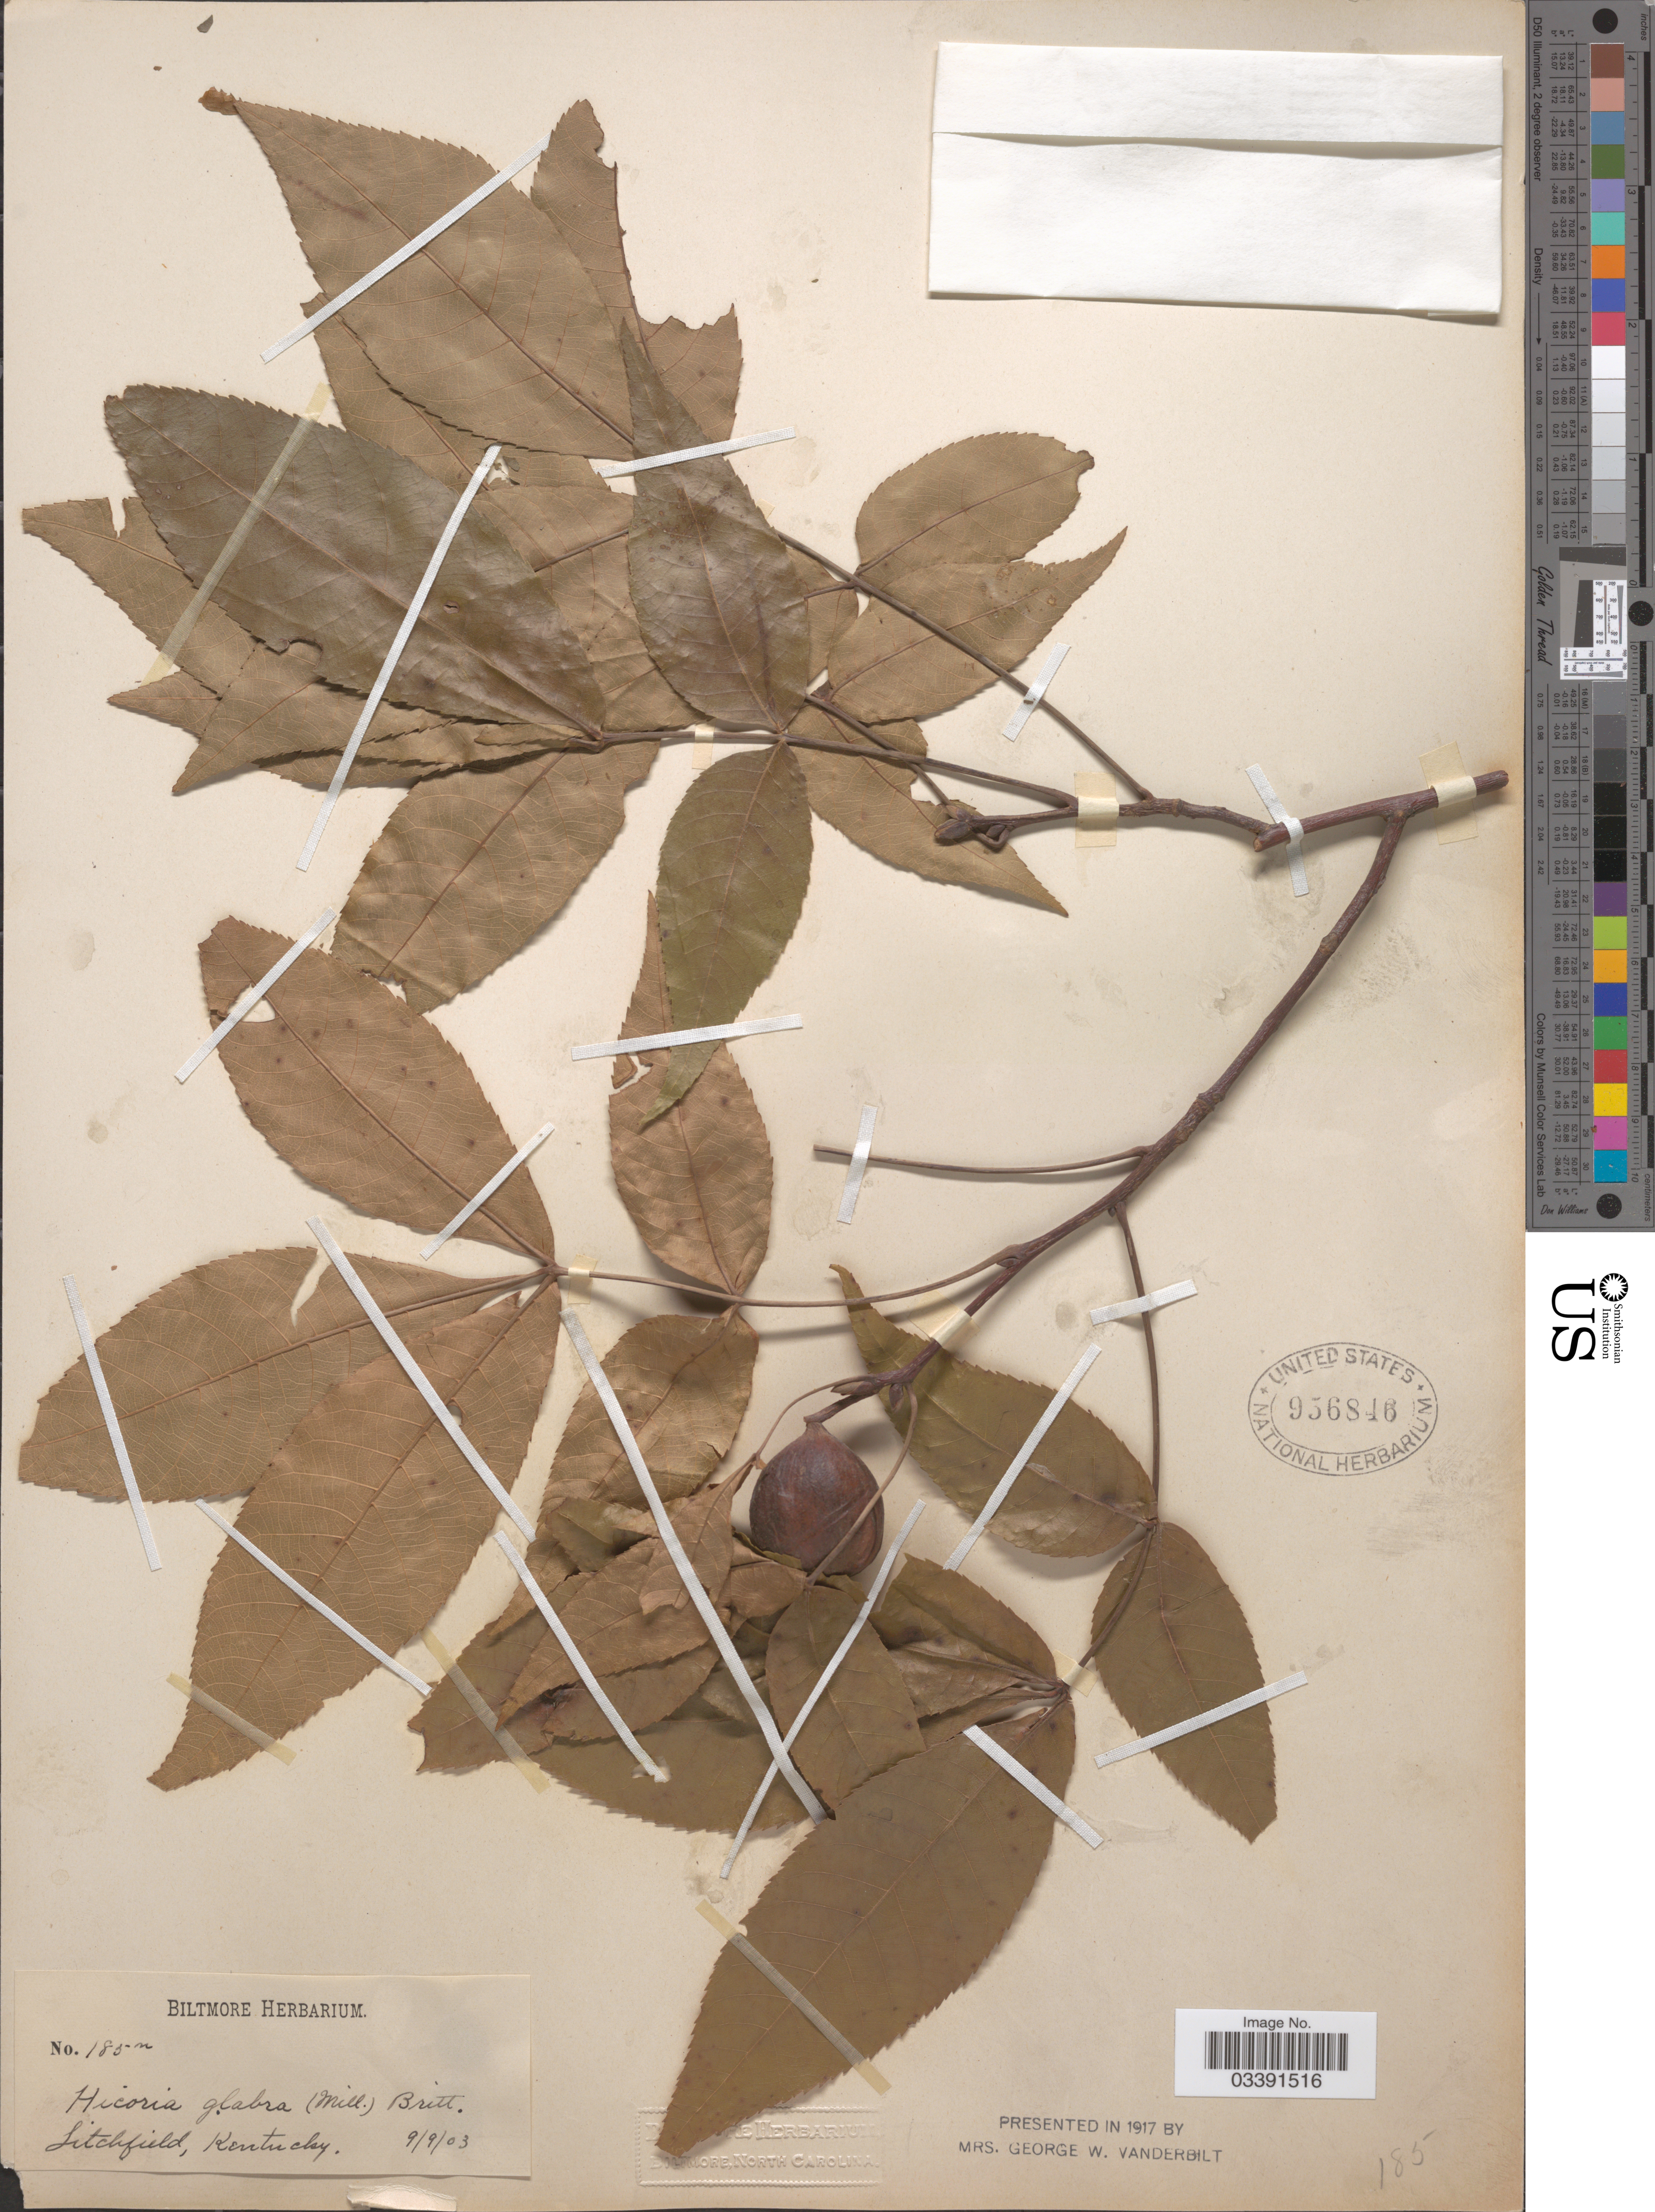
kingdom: Plantae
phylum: Tracheophyta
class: Magnoliopsida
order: Fagales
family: Juglandaceae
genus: Carya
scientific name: Carya glabra var. glabra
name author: (Mill.) Sweet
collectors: ex herb. Biltmore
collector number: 185n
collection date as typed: Transcribed d/m/y: 9/9/3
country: United States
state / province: Kentucky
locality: Litchfield.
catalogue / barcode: US 956846